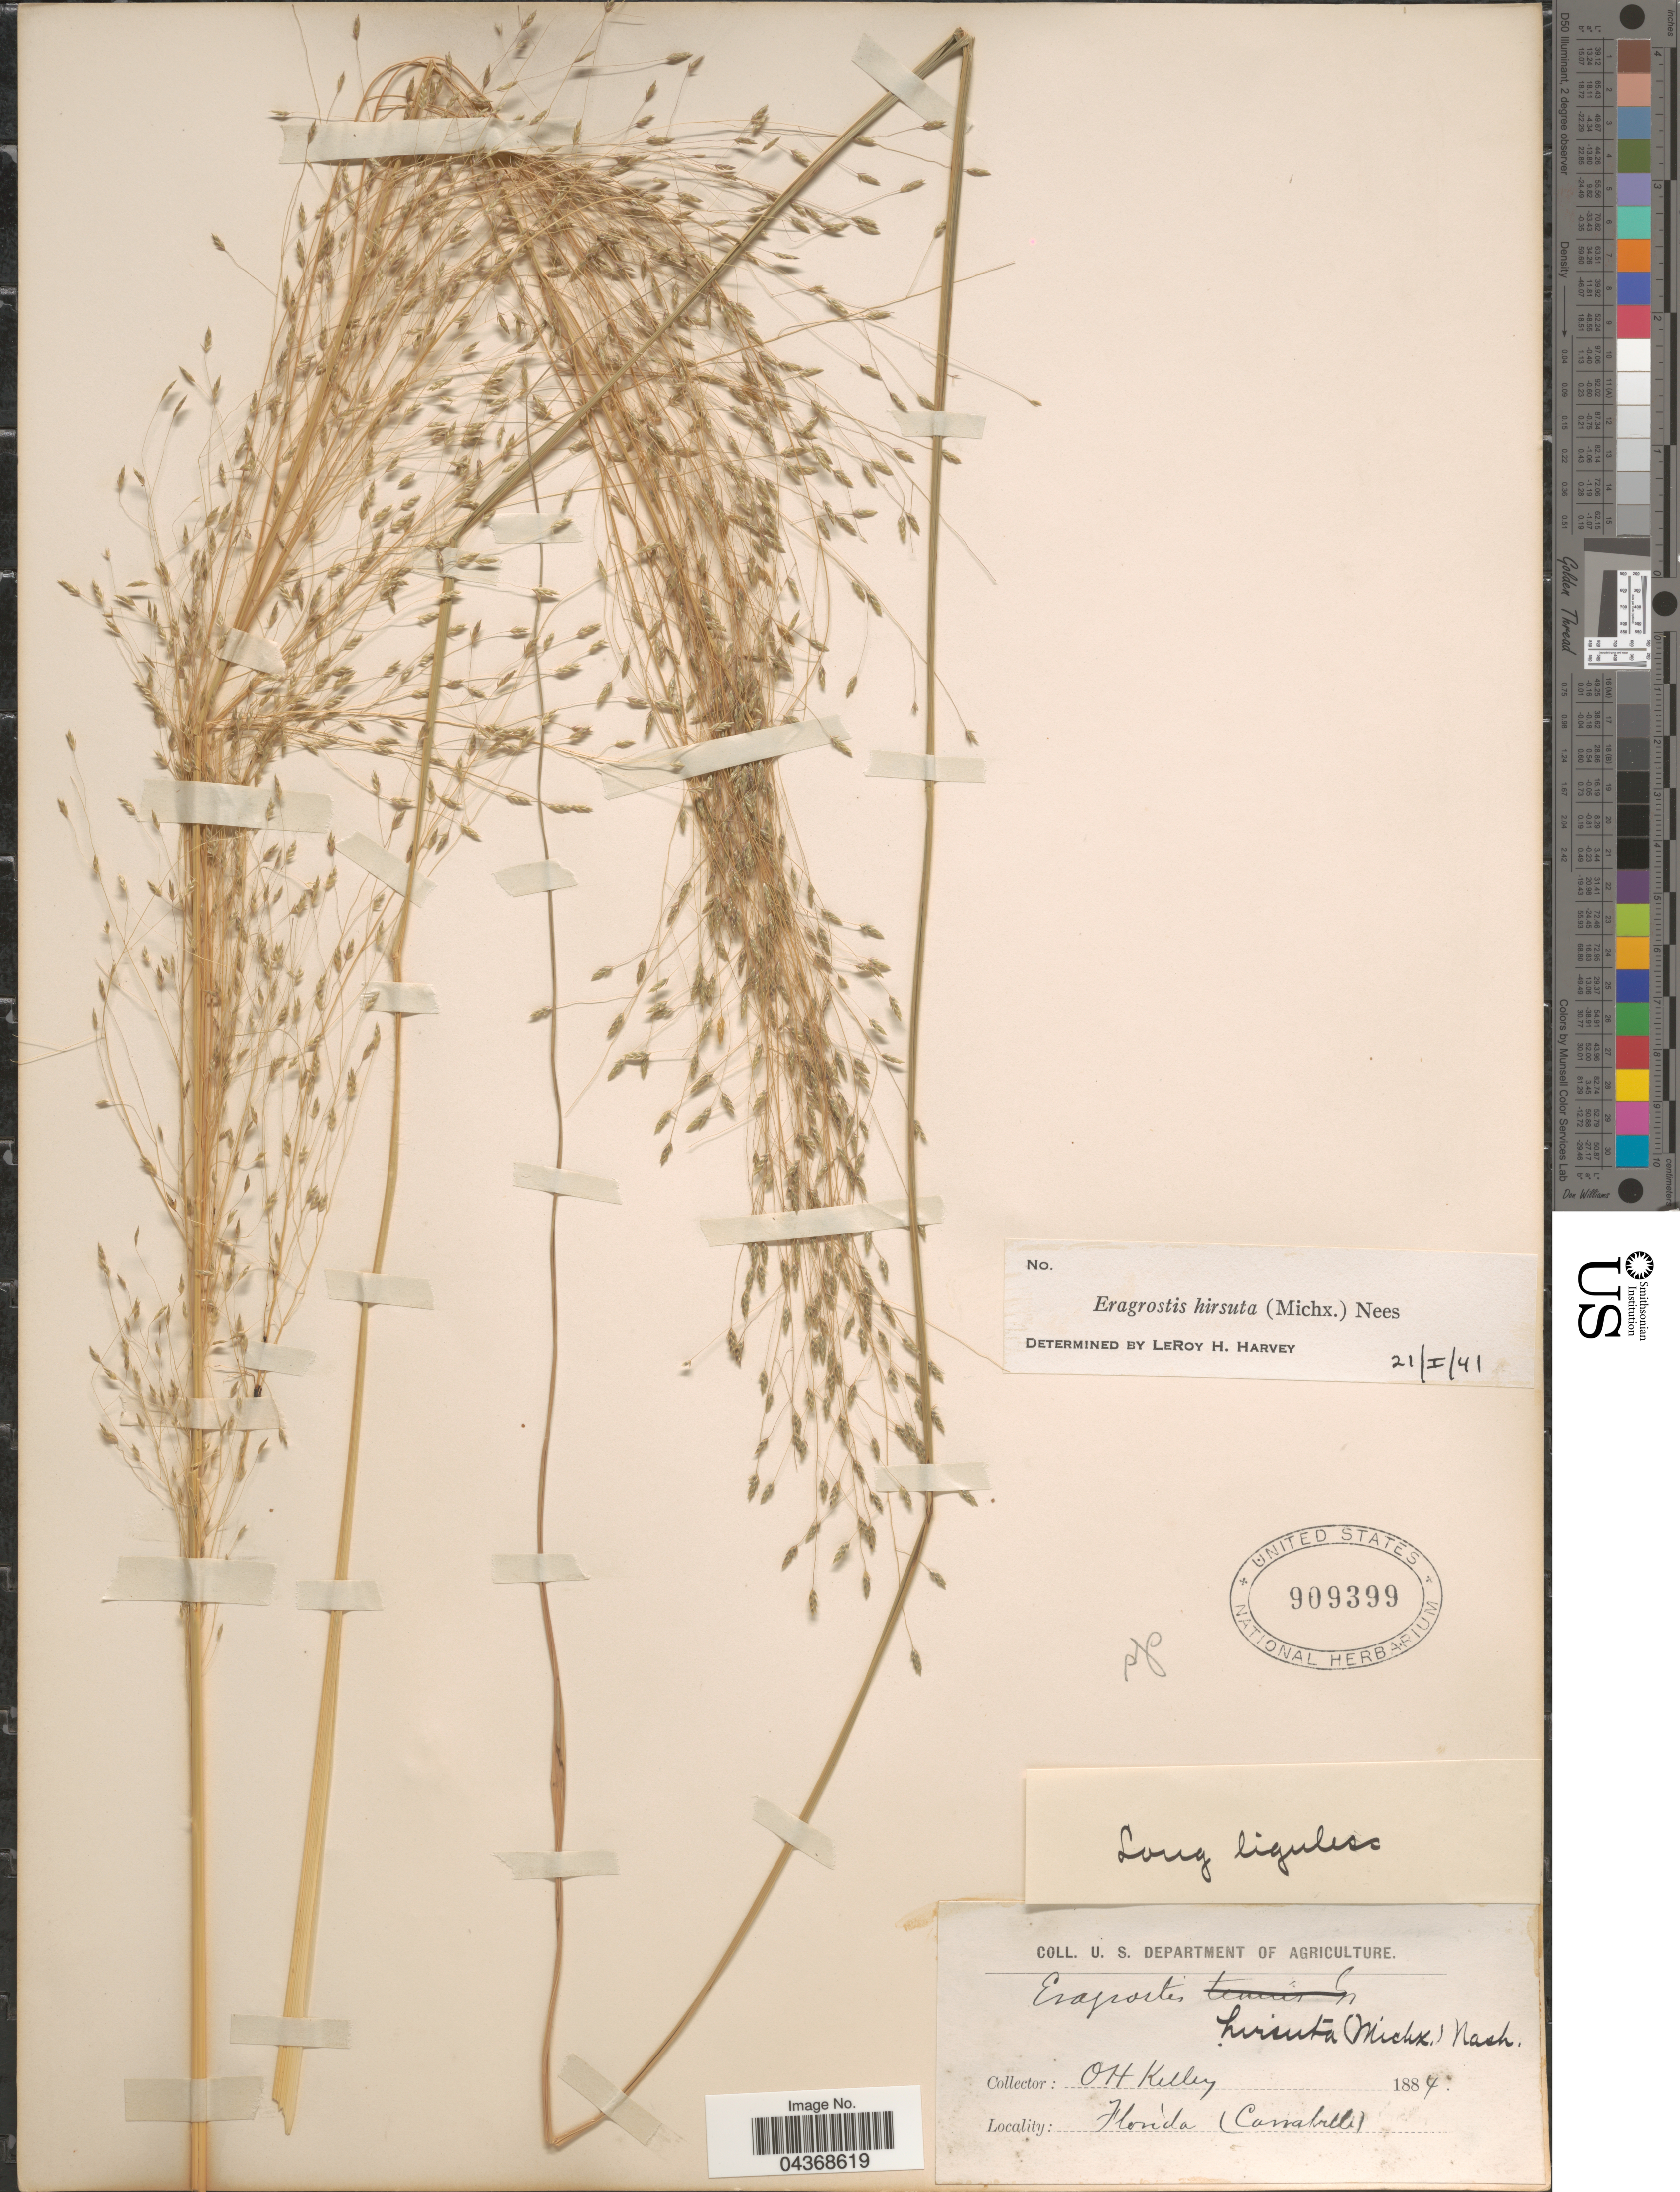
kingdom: Plantae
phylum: Tracheophyta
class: Liliopsida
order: Poales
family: Poaceae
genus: Eragrostis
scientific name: Eragrostis hirsuta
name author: (Michx.) Nees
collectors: O. Kelley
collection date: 1884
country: United States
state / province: Florida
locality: Carralville [interpreted].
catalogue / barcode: US 909399